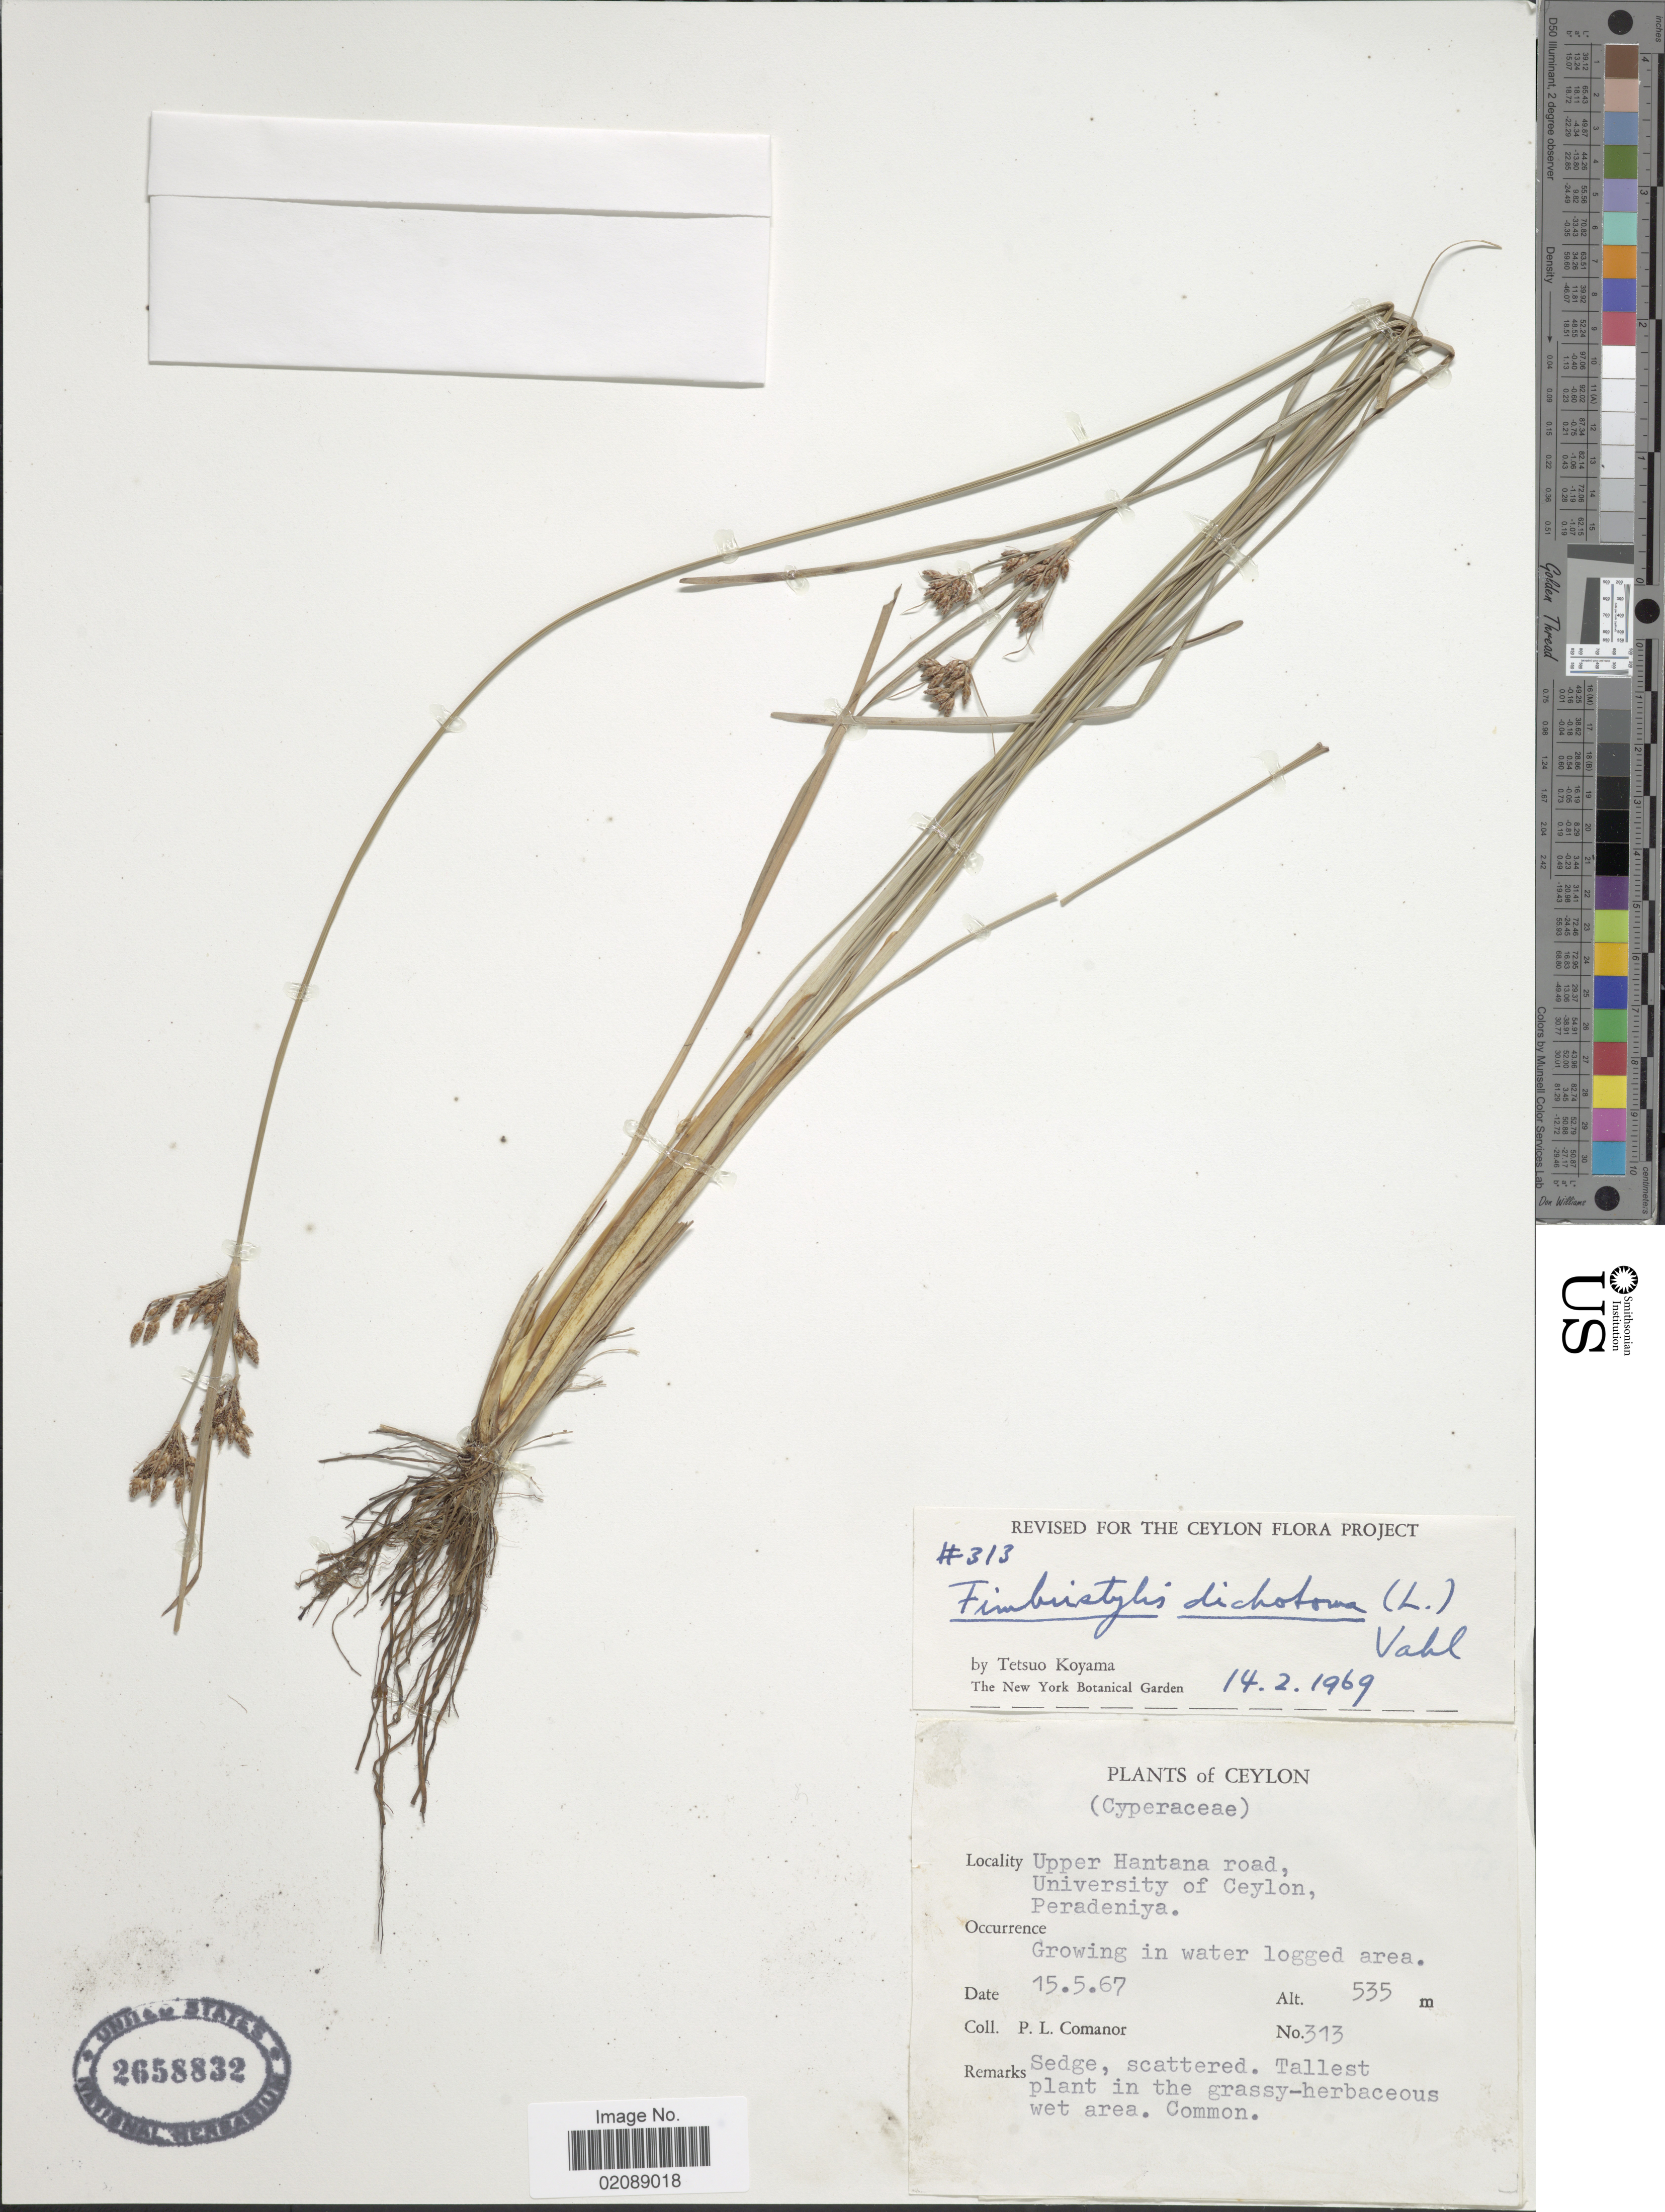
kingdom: Plantae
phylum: Tracheophyta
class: Liliopsida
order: Poales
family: Cyperaceae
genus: Fimbristylis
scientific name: Fimbristylis dichotoma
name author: (L.) Vahl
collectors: P. Comanor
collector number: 313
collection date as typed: Transcribed d/m/y: 15/5/67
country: Sri Lanka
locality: Ceylon, Upper Hantana road, University of Ceylon, Peradeniya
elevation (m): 535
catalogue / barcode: US 2658832